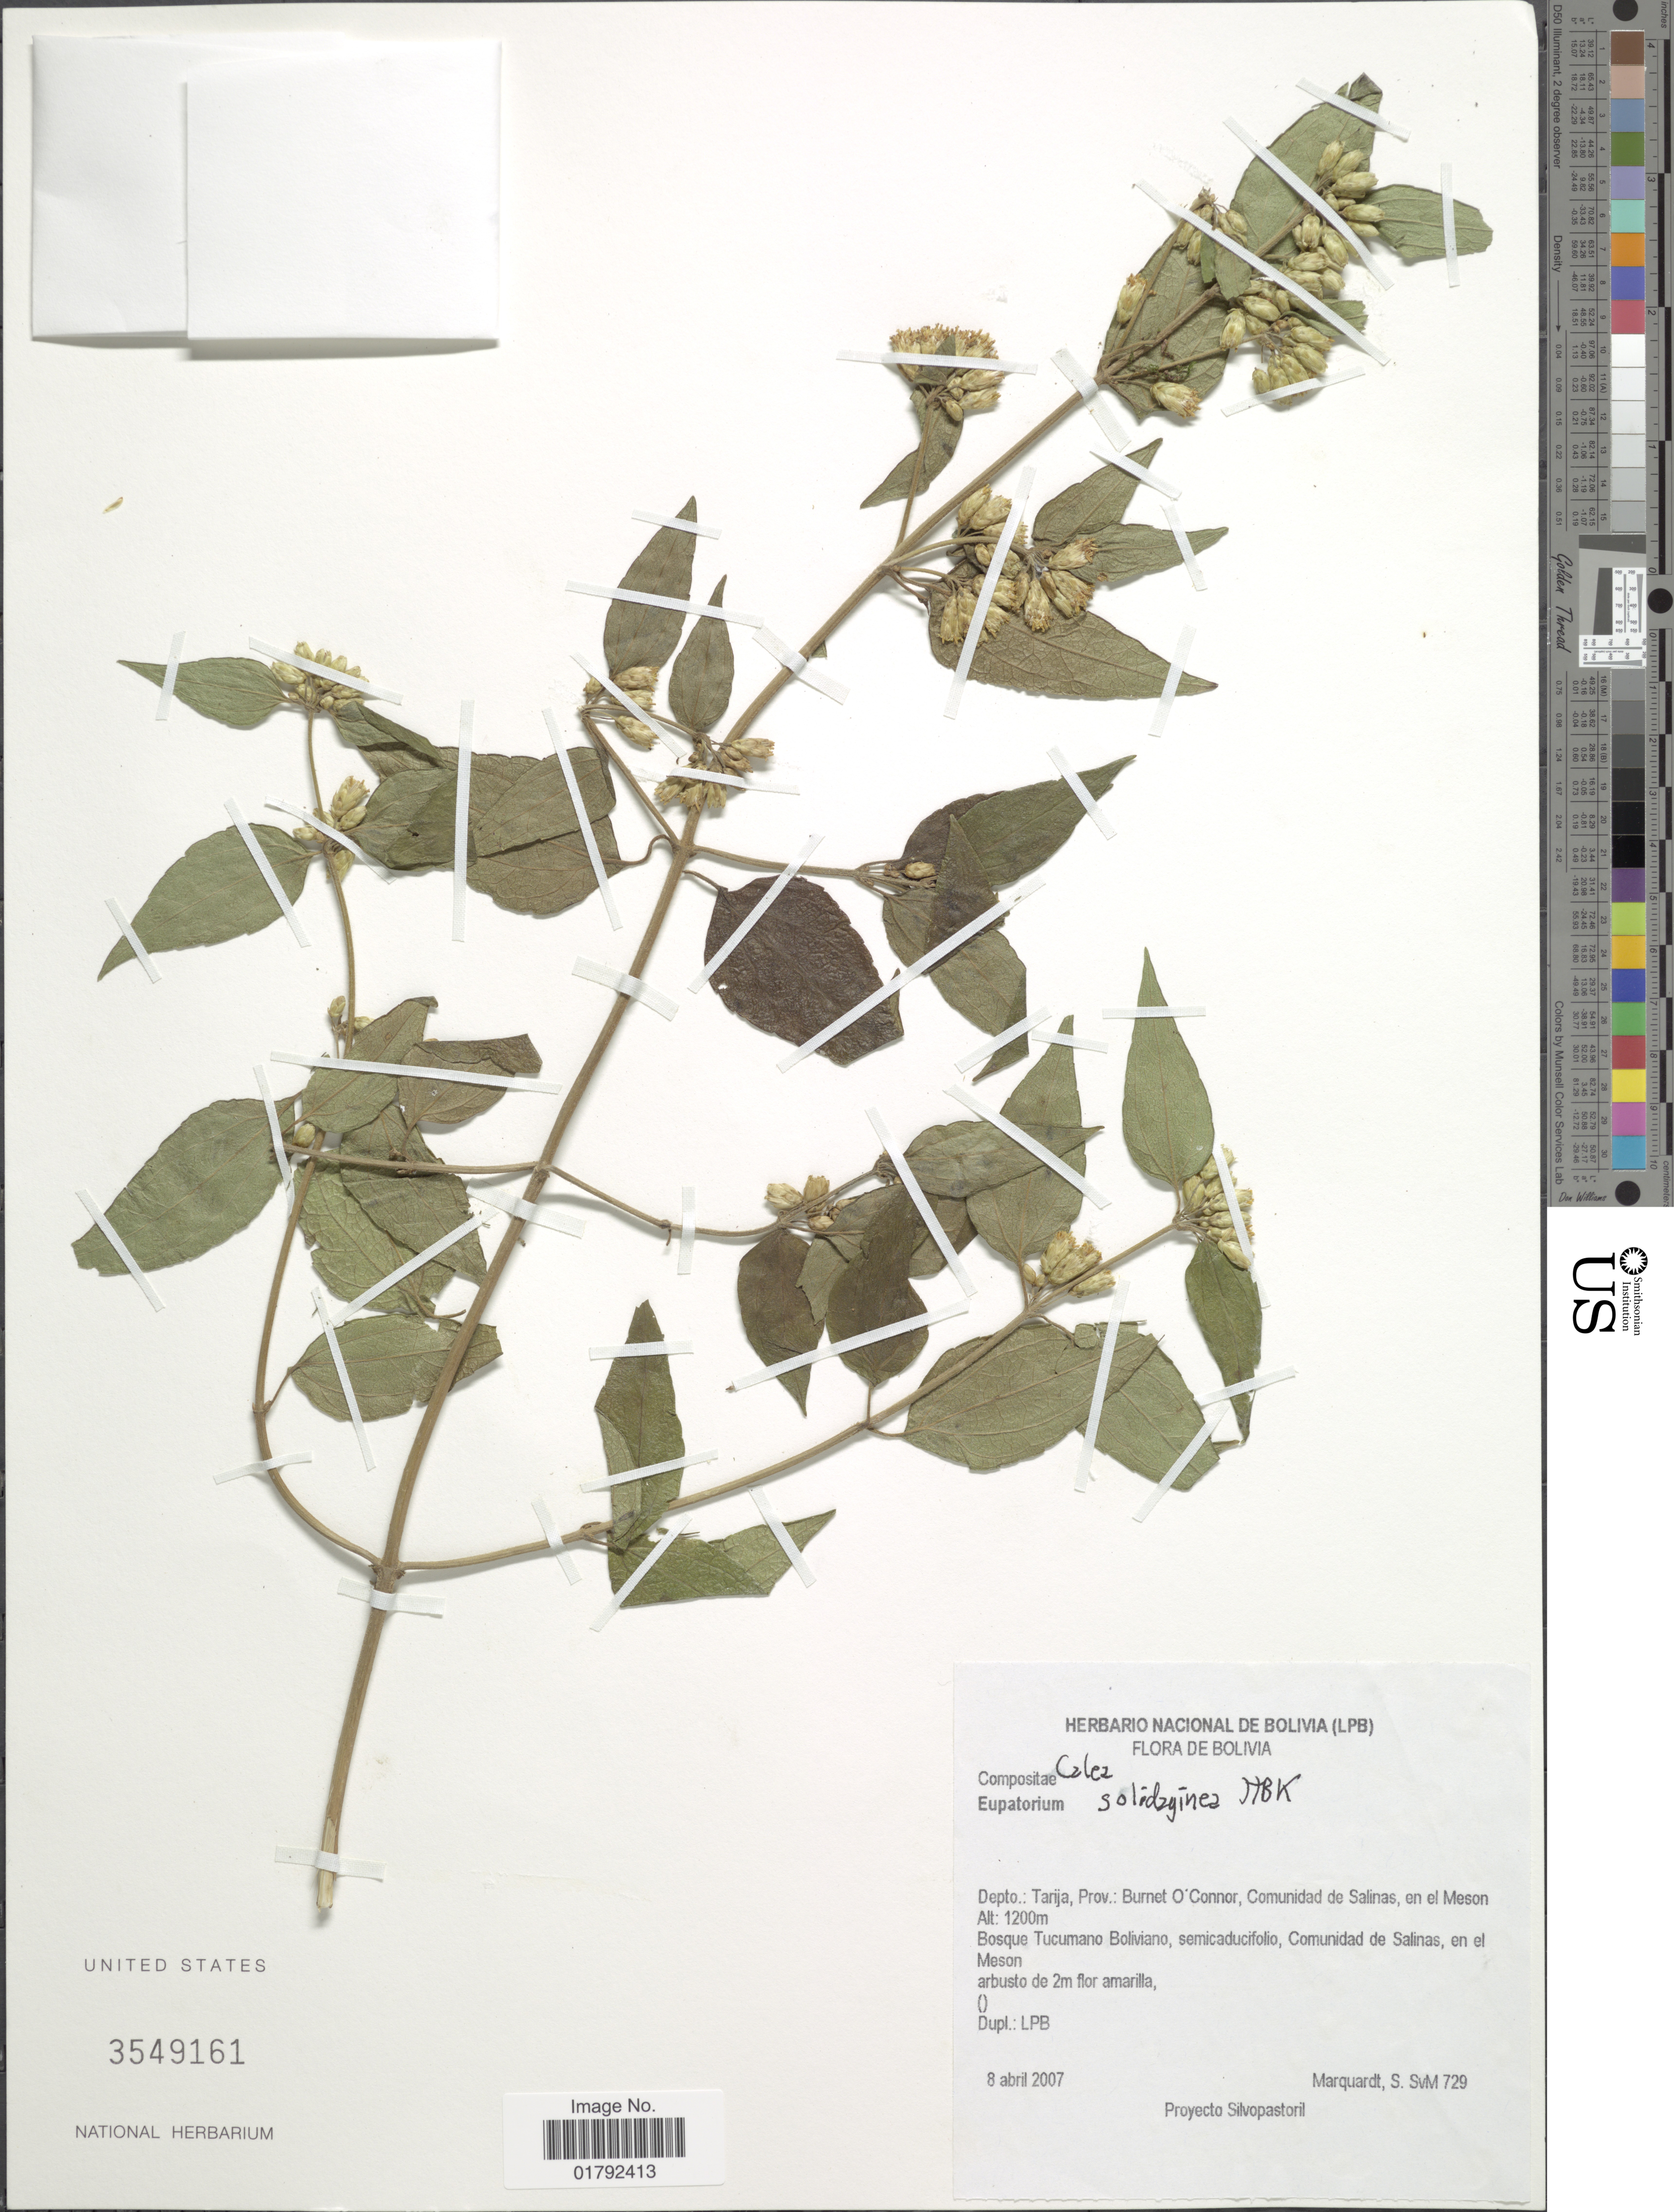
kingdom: Plantae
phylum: Tracheophyta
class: Magnoliopsida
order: Asterales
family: Asteraceae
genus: Calea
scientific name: Calea solidaginea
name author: Kunth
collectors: S. Marquardt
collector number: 729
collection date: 2007-04-08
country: Bolivia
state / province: Tarija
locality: Prov. Burnet O'Connor, Comunidad de Salinas, en el Meson.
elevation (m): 1200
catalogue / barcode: US 3549161